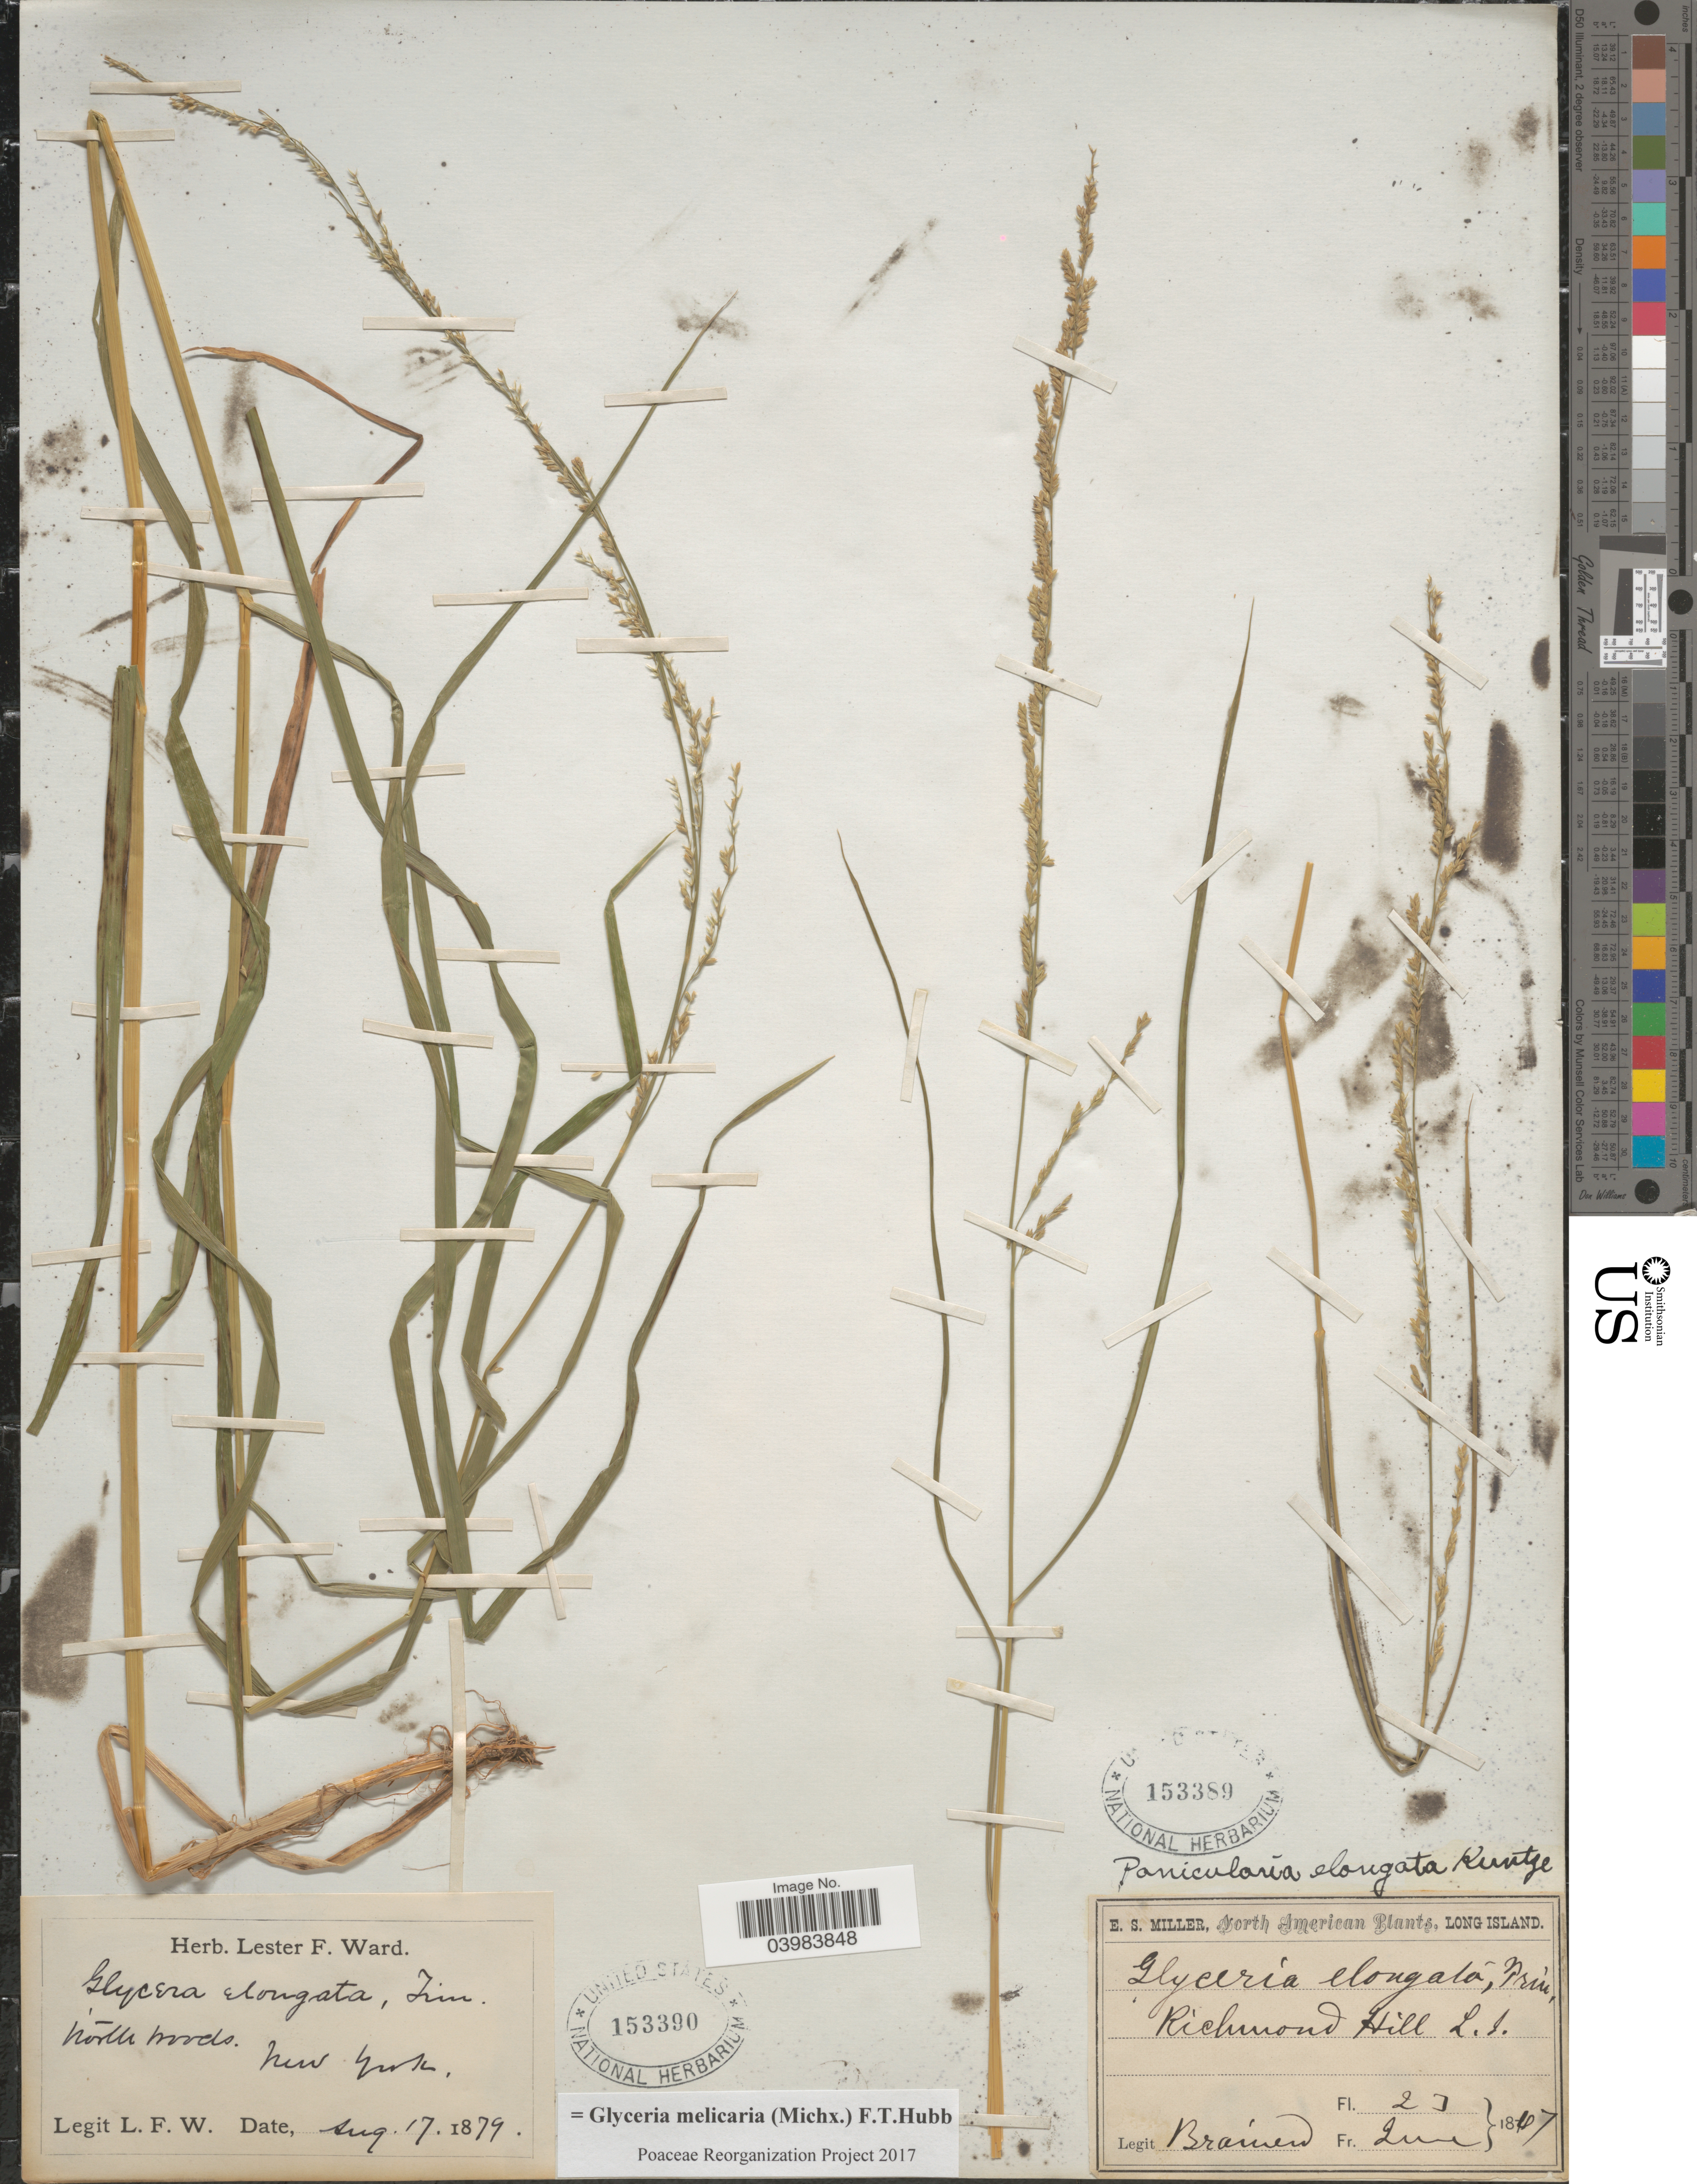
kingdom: Plantae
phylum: Tracheophyta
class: Liliopsida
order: Poales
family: Poaceae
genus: Glyceria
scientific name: Glyceria melicaria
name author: (Michx.) F.T. Hubb.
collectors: Brainerd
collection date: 1867-06-23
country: United States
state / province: New York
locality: North American, Long Island. Richmond Hill L.I.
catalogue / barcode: US 153389-2